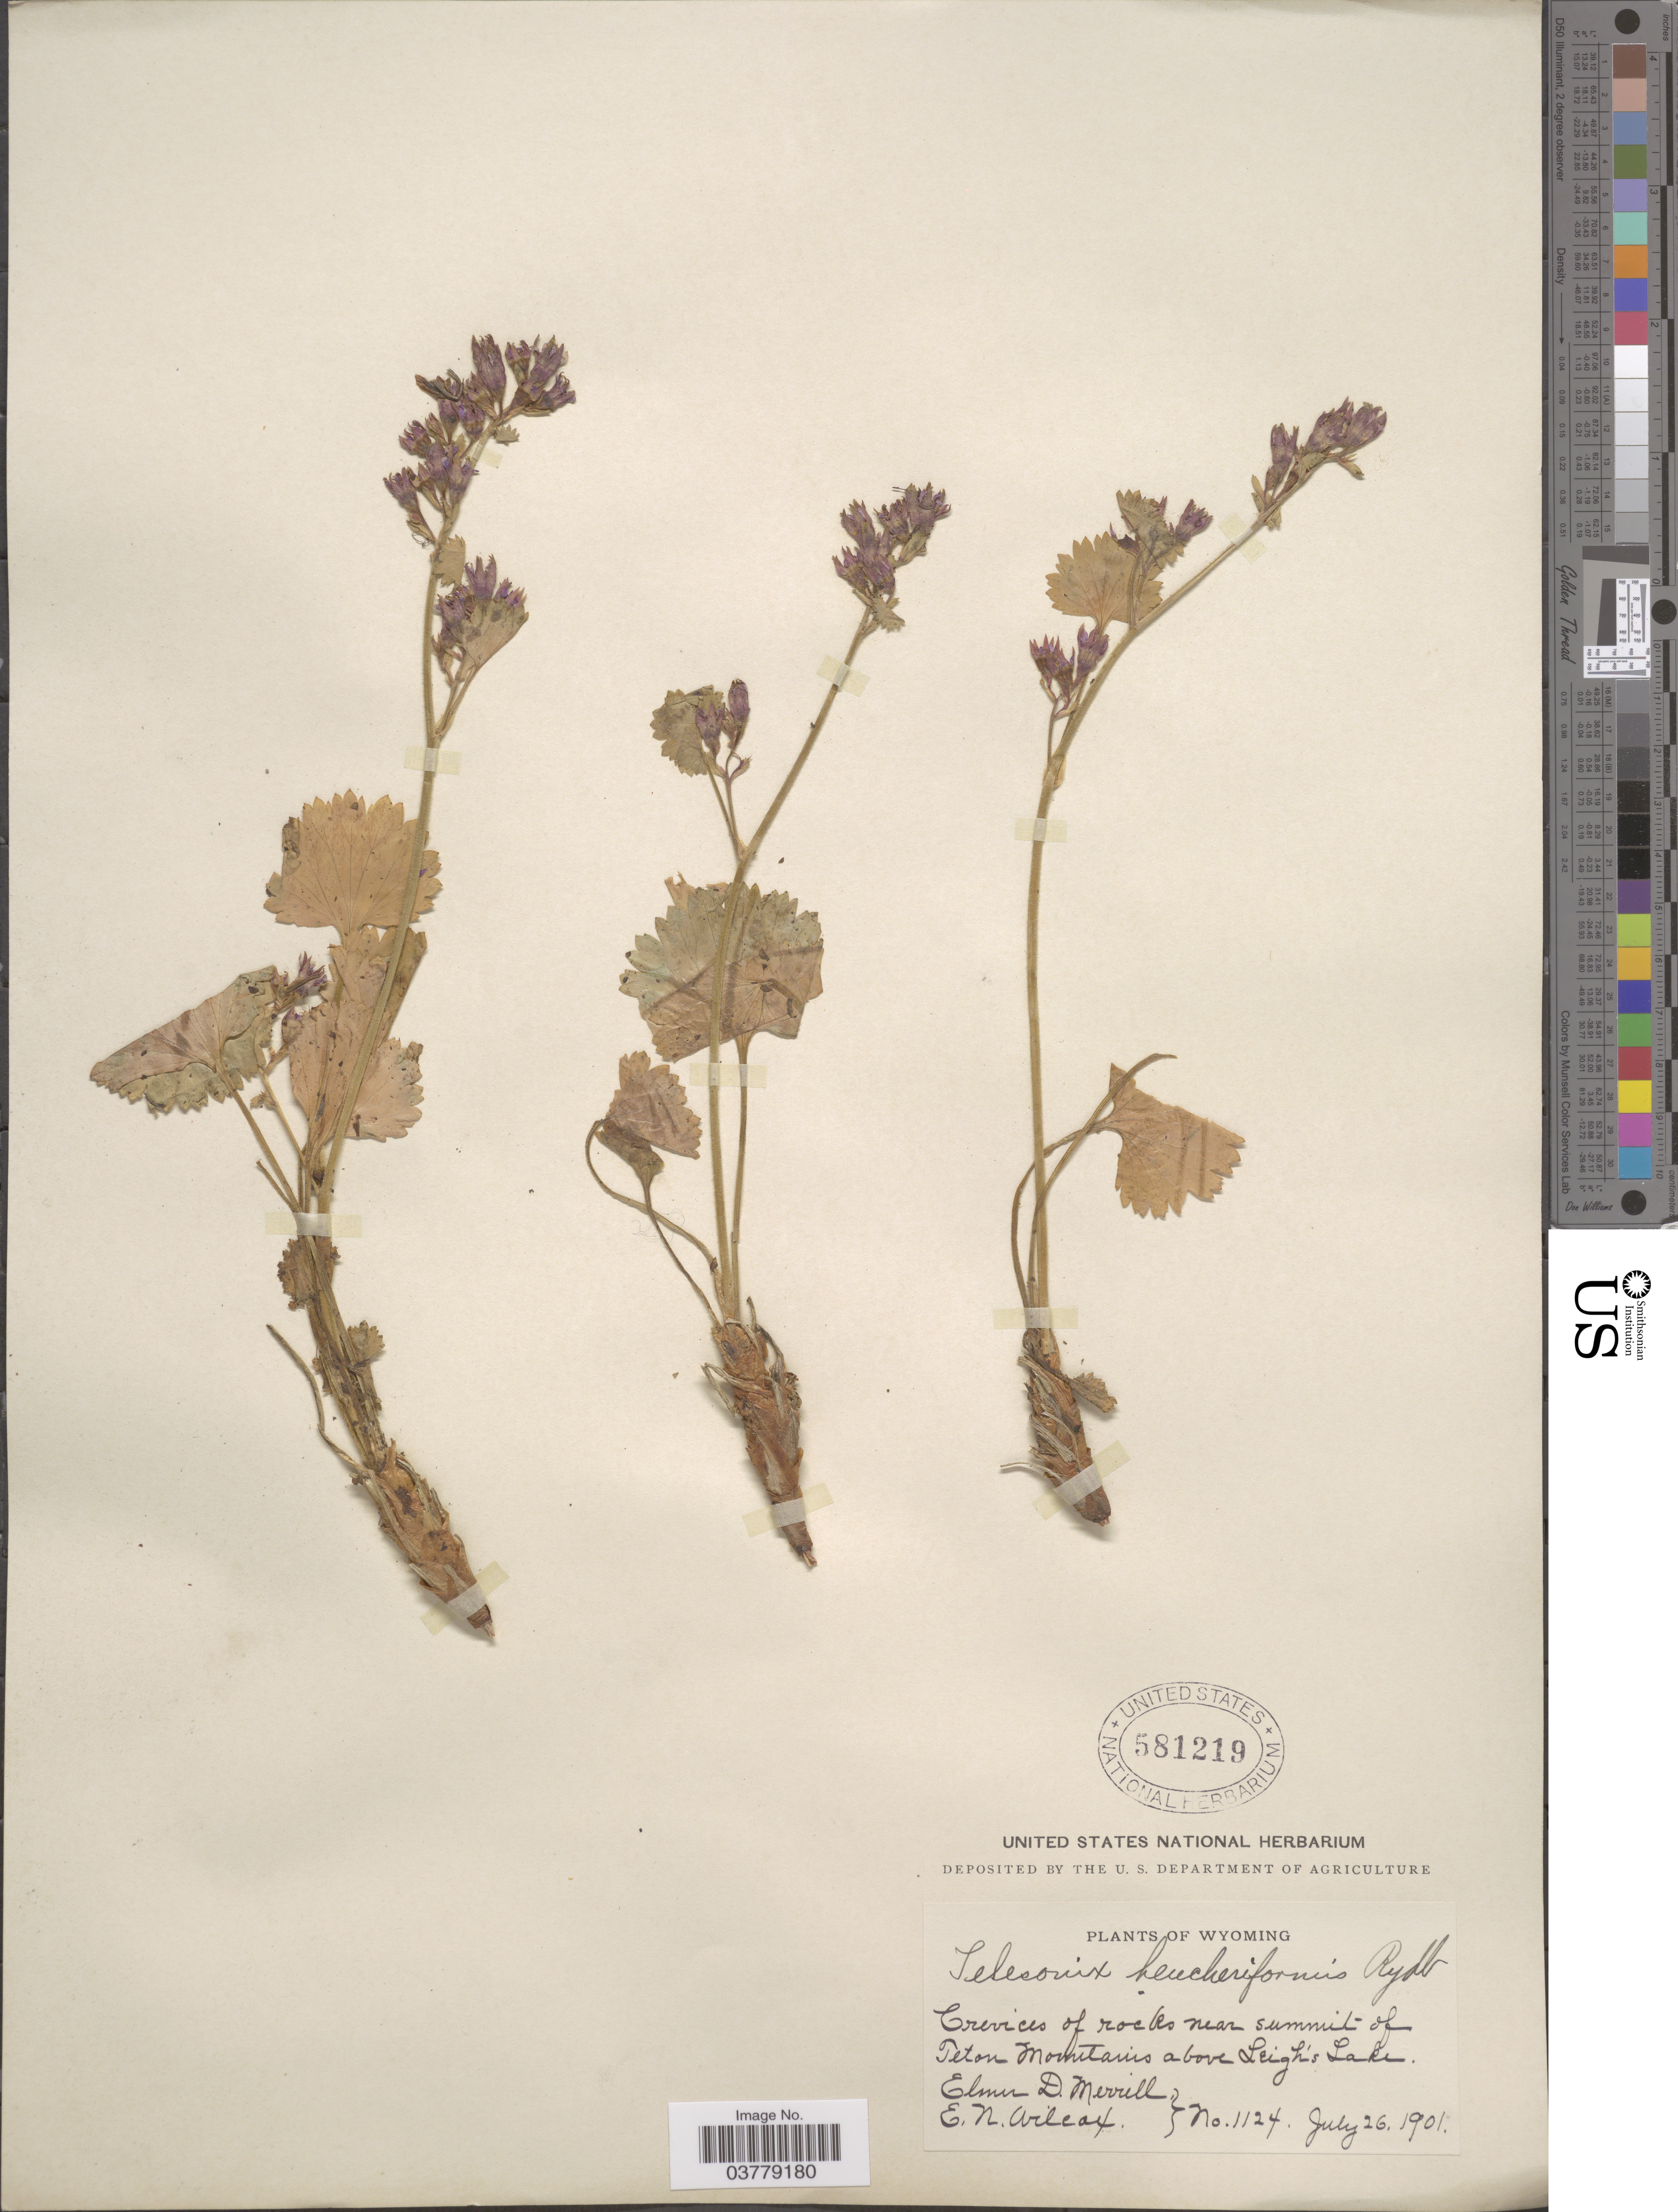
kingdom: Plantae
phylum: Tracheophyta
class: Magnoliopsida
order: Saxifragales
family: Saxifragaceae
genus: Telesonix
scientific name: Telesonix heucheriformis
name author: (Rydb.) Rydb.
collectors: E. D. Merrill & E. Wilcox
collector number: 1124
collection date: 1901-07-26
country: United States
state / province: Wyoming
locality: Crevices of rocks near summit of Teton Mountains above Leigh's Lake.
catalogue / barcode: US 581219